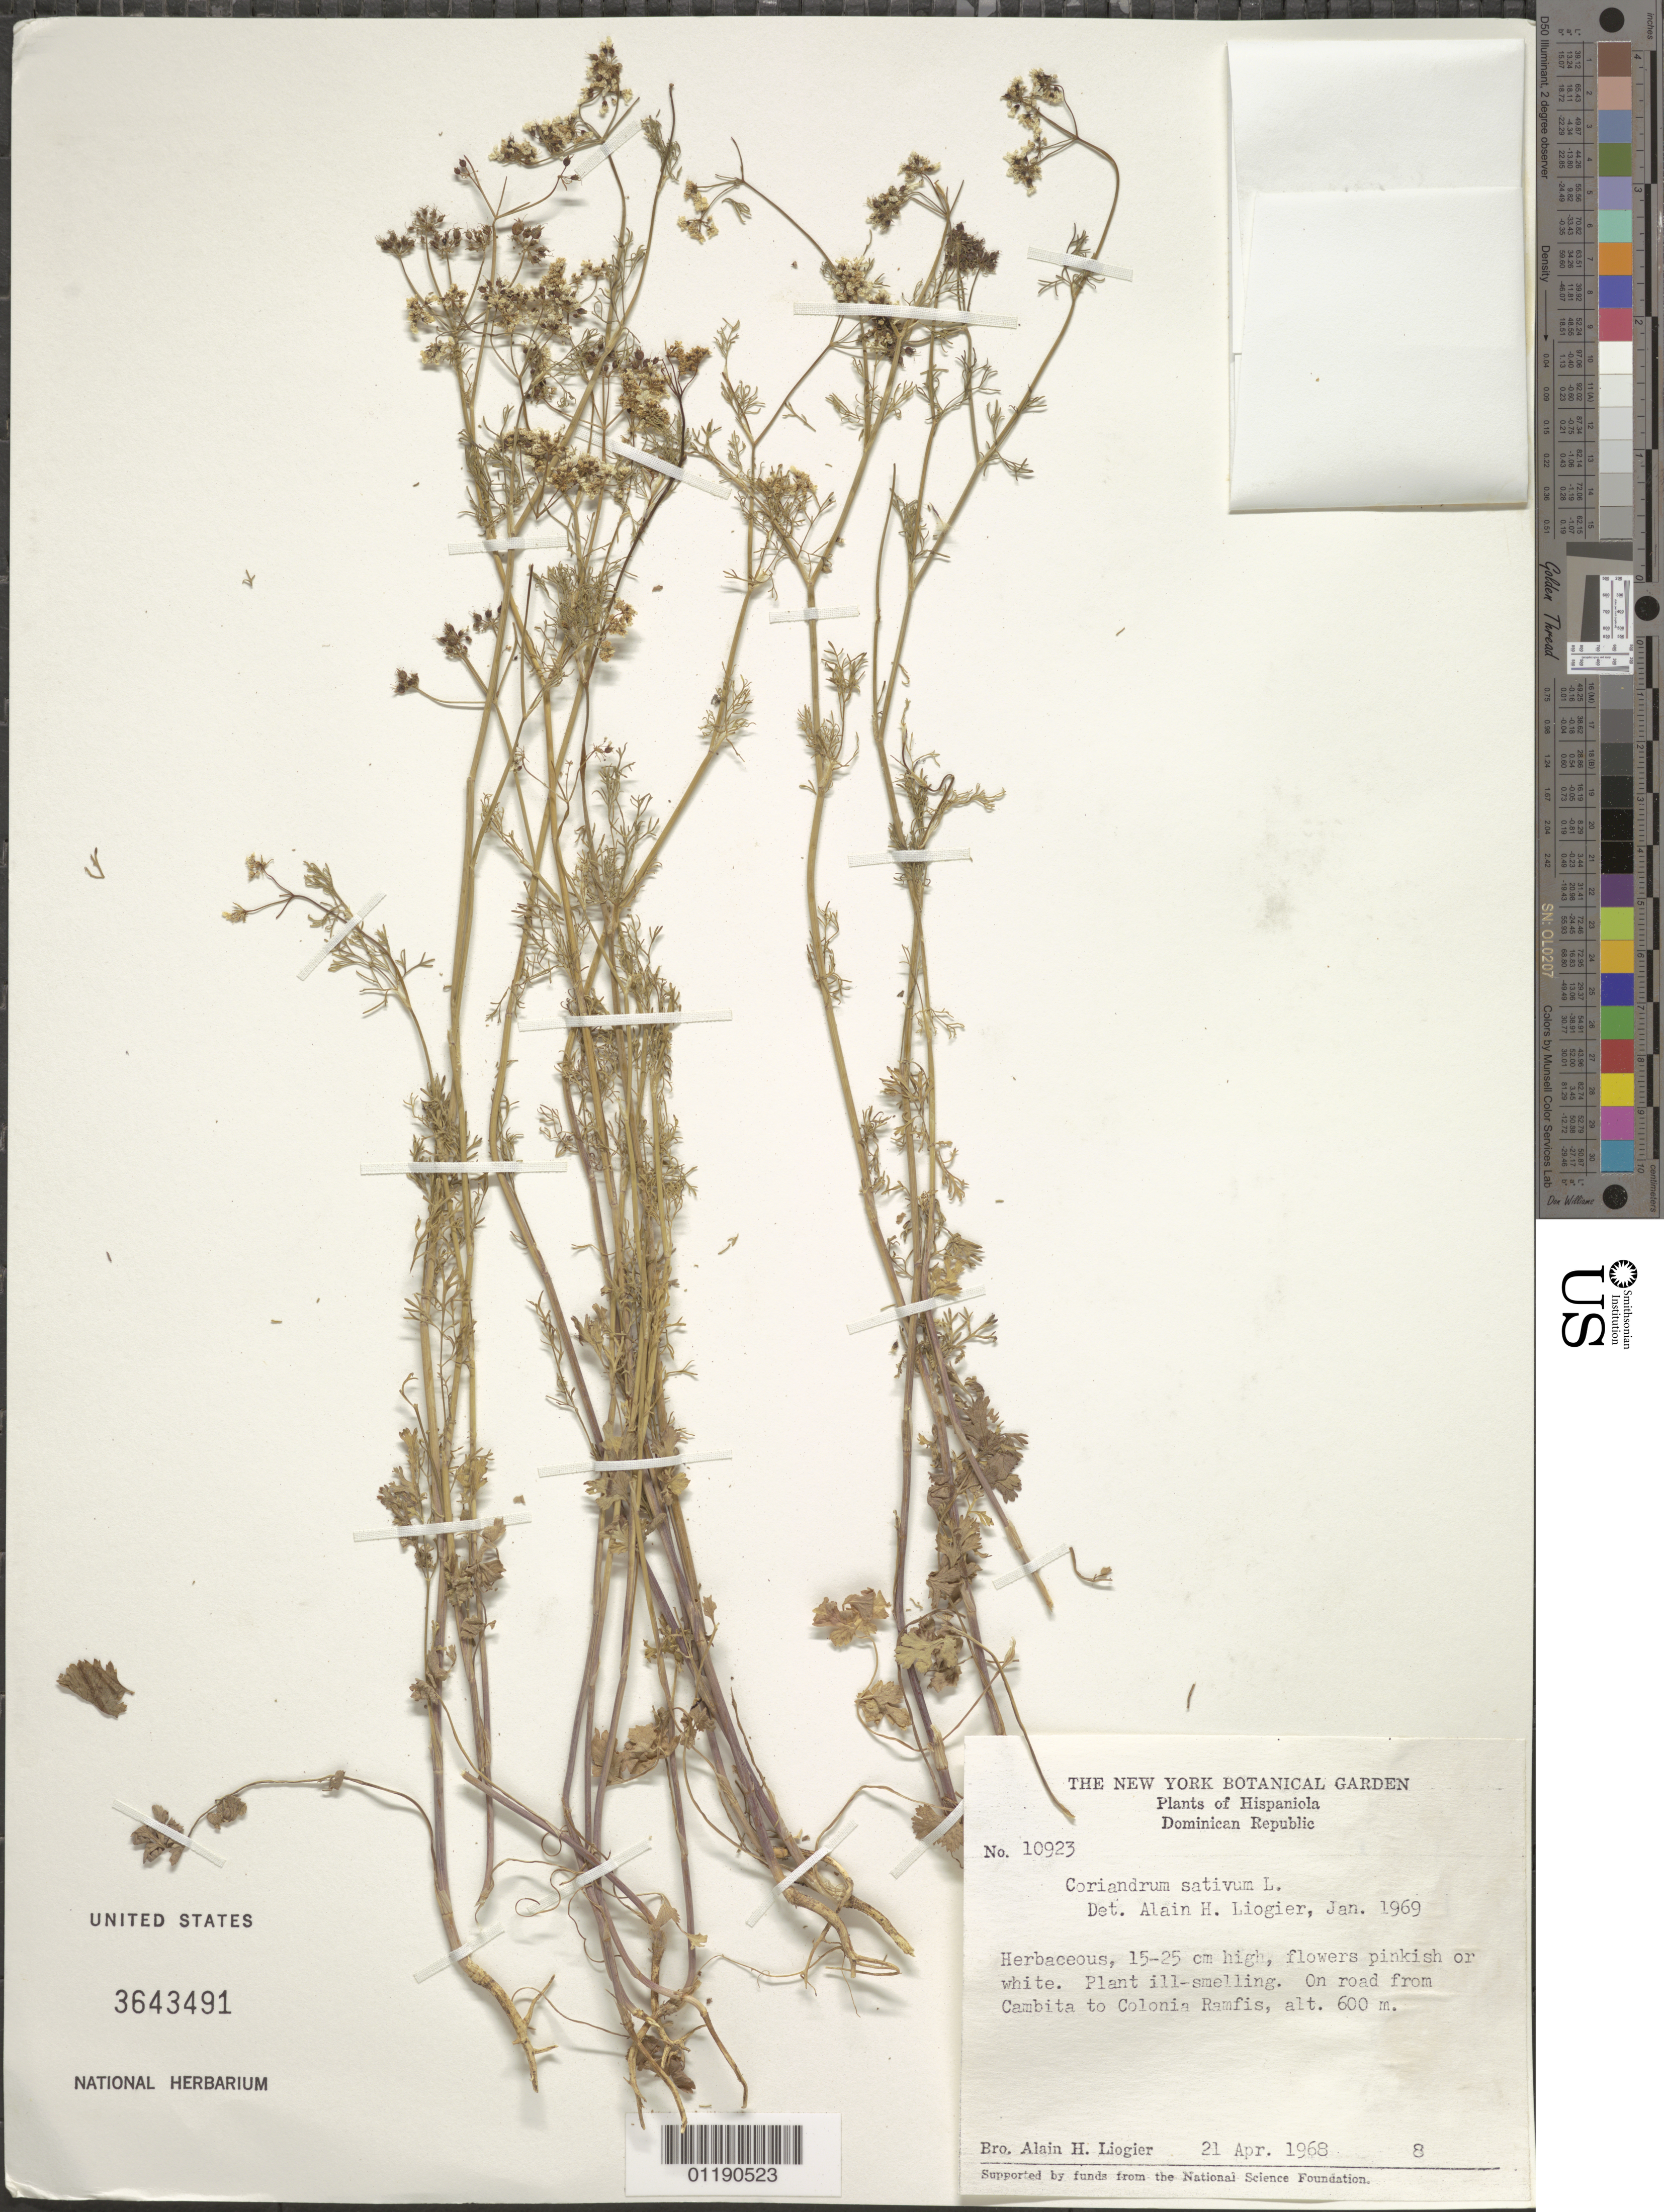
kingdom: Plantae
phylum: Tracheophyta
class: Magnoliopsida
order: Apiales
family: Apiaceae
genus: Coriandrum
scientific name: Coriandrum sativum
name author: L.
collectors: A. H. Liogier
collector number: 10923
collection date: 1968-04-21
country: Dominican Republic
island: Hispaniola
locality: From Cambita to Colonia Ramfis.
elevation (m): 600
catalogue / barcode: US 3643491